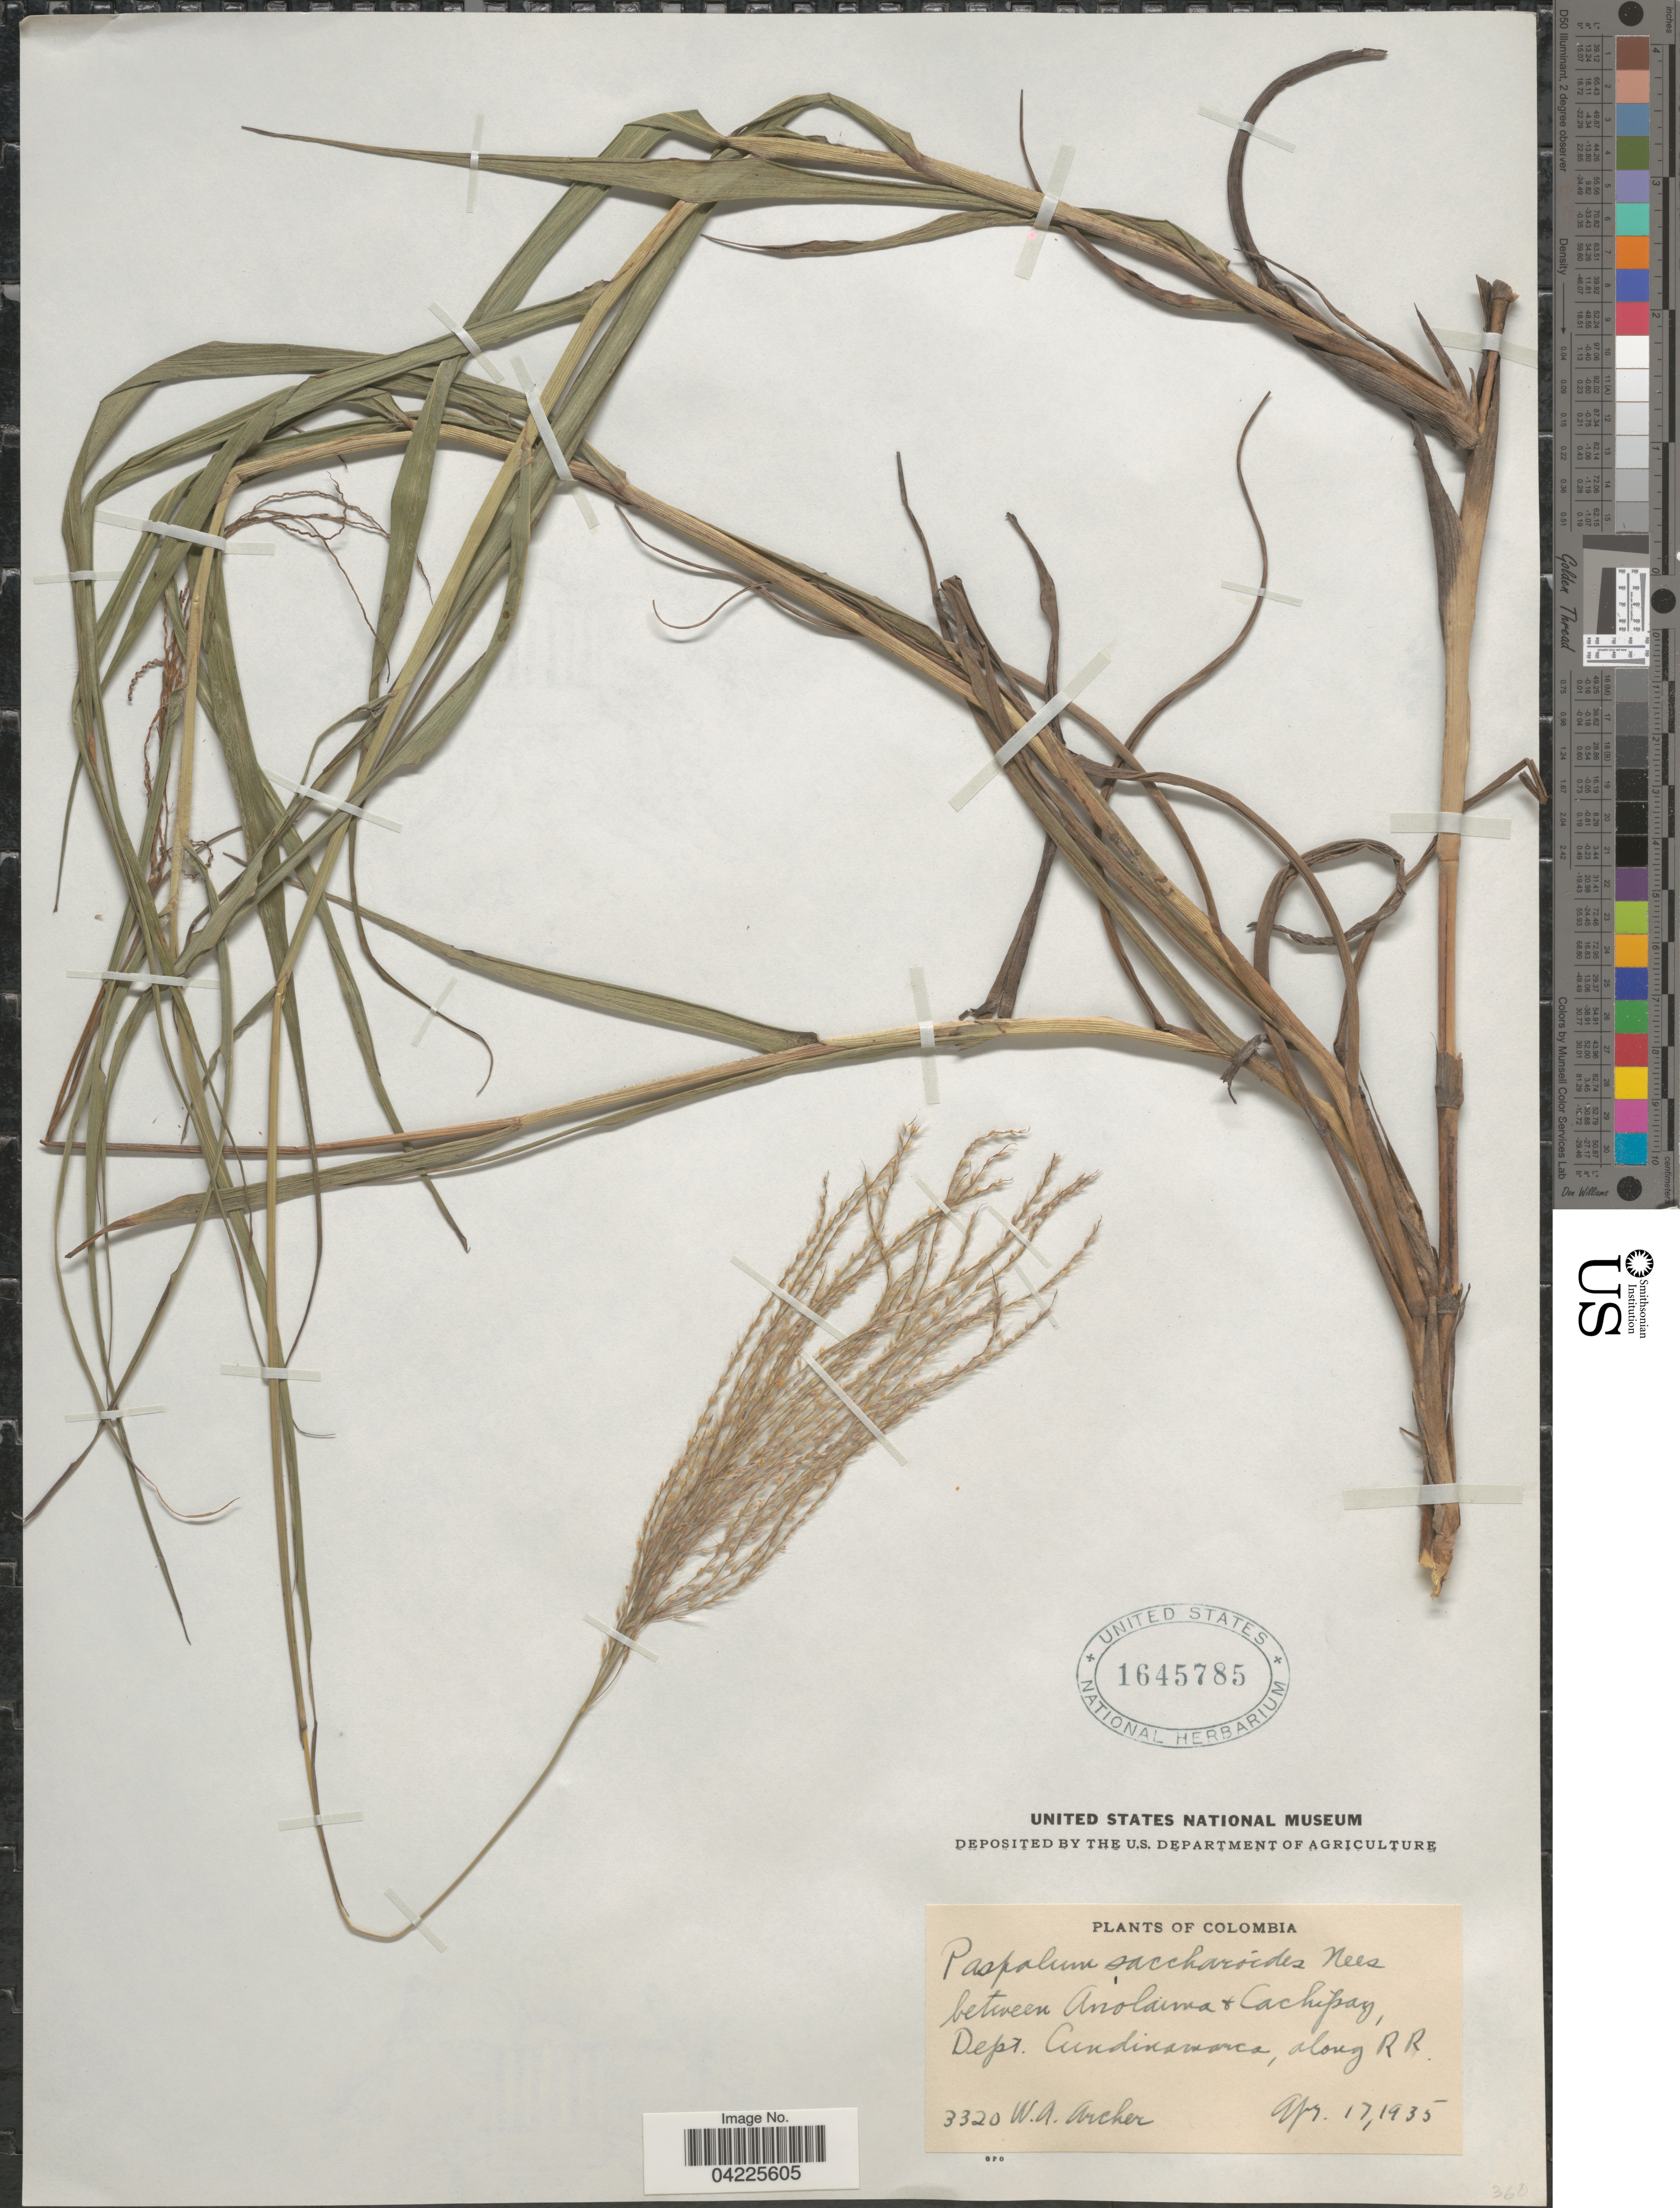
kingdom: Plantae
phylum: Tracheophyta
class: Liliopsida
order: Poales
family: Poaceae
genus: Paspalum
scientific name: Paspalum saccharoides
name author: Nees ex Trin.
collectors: W. Archer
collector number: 3320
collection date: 1935-04-17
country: Colombia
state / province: Cundinamarca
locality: Between Anolaima & Cachipay, Dept. Cundinamarca, along R R.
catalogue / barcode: US 1645785